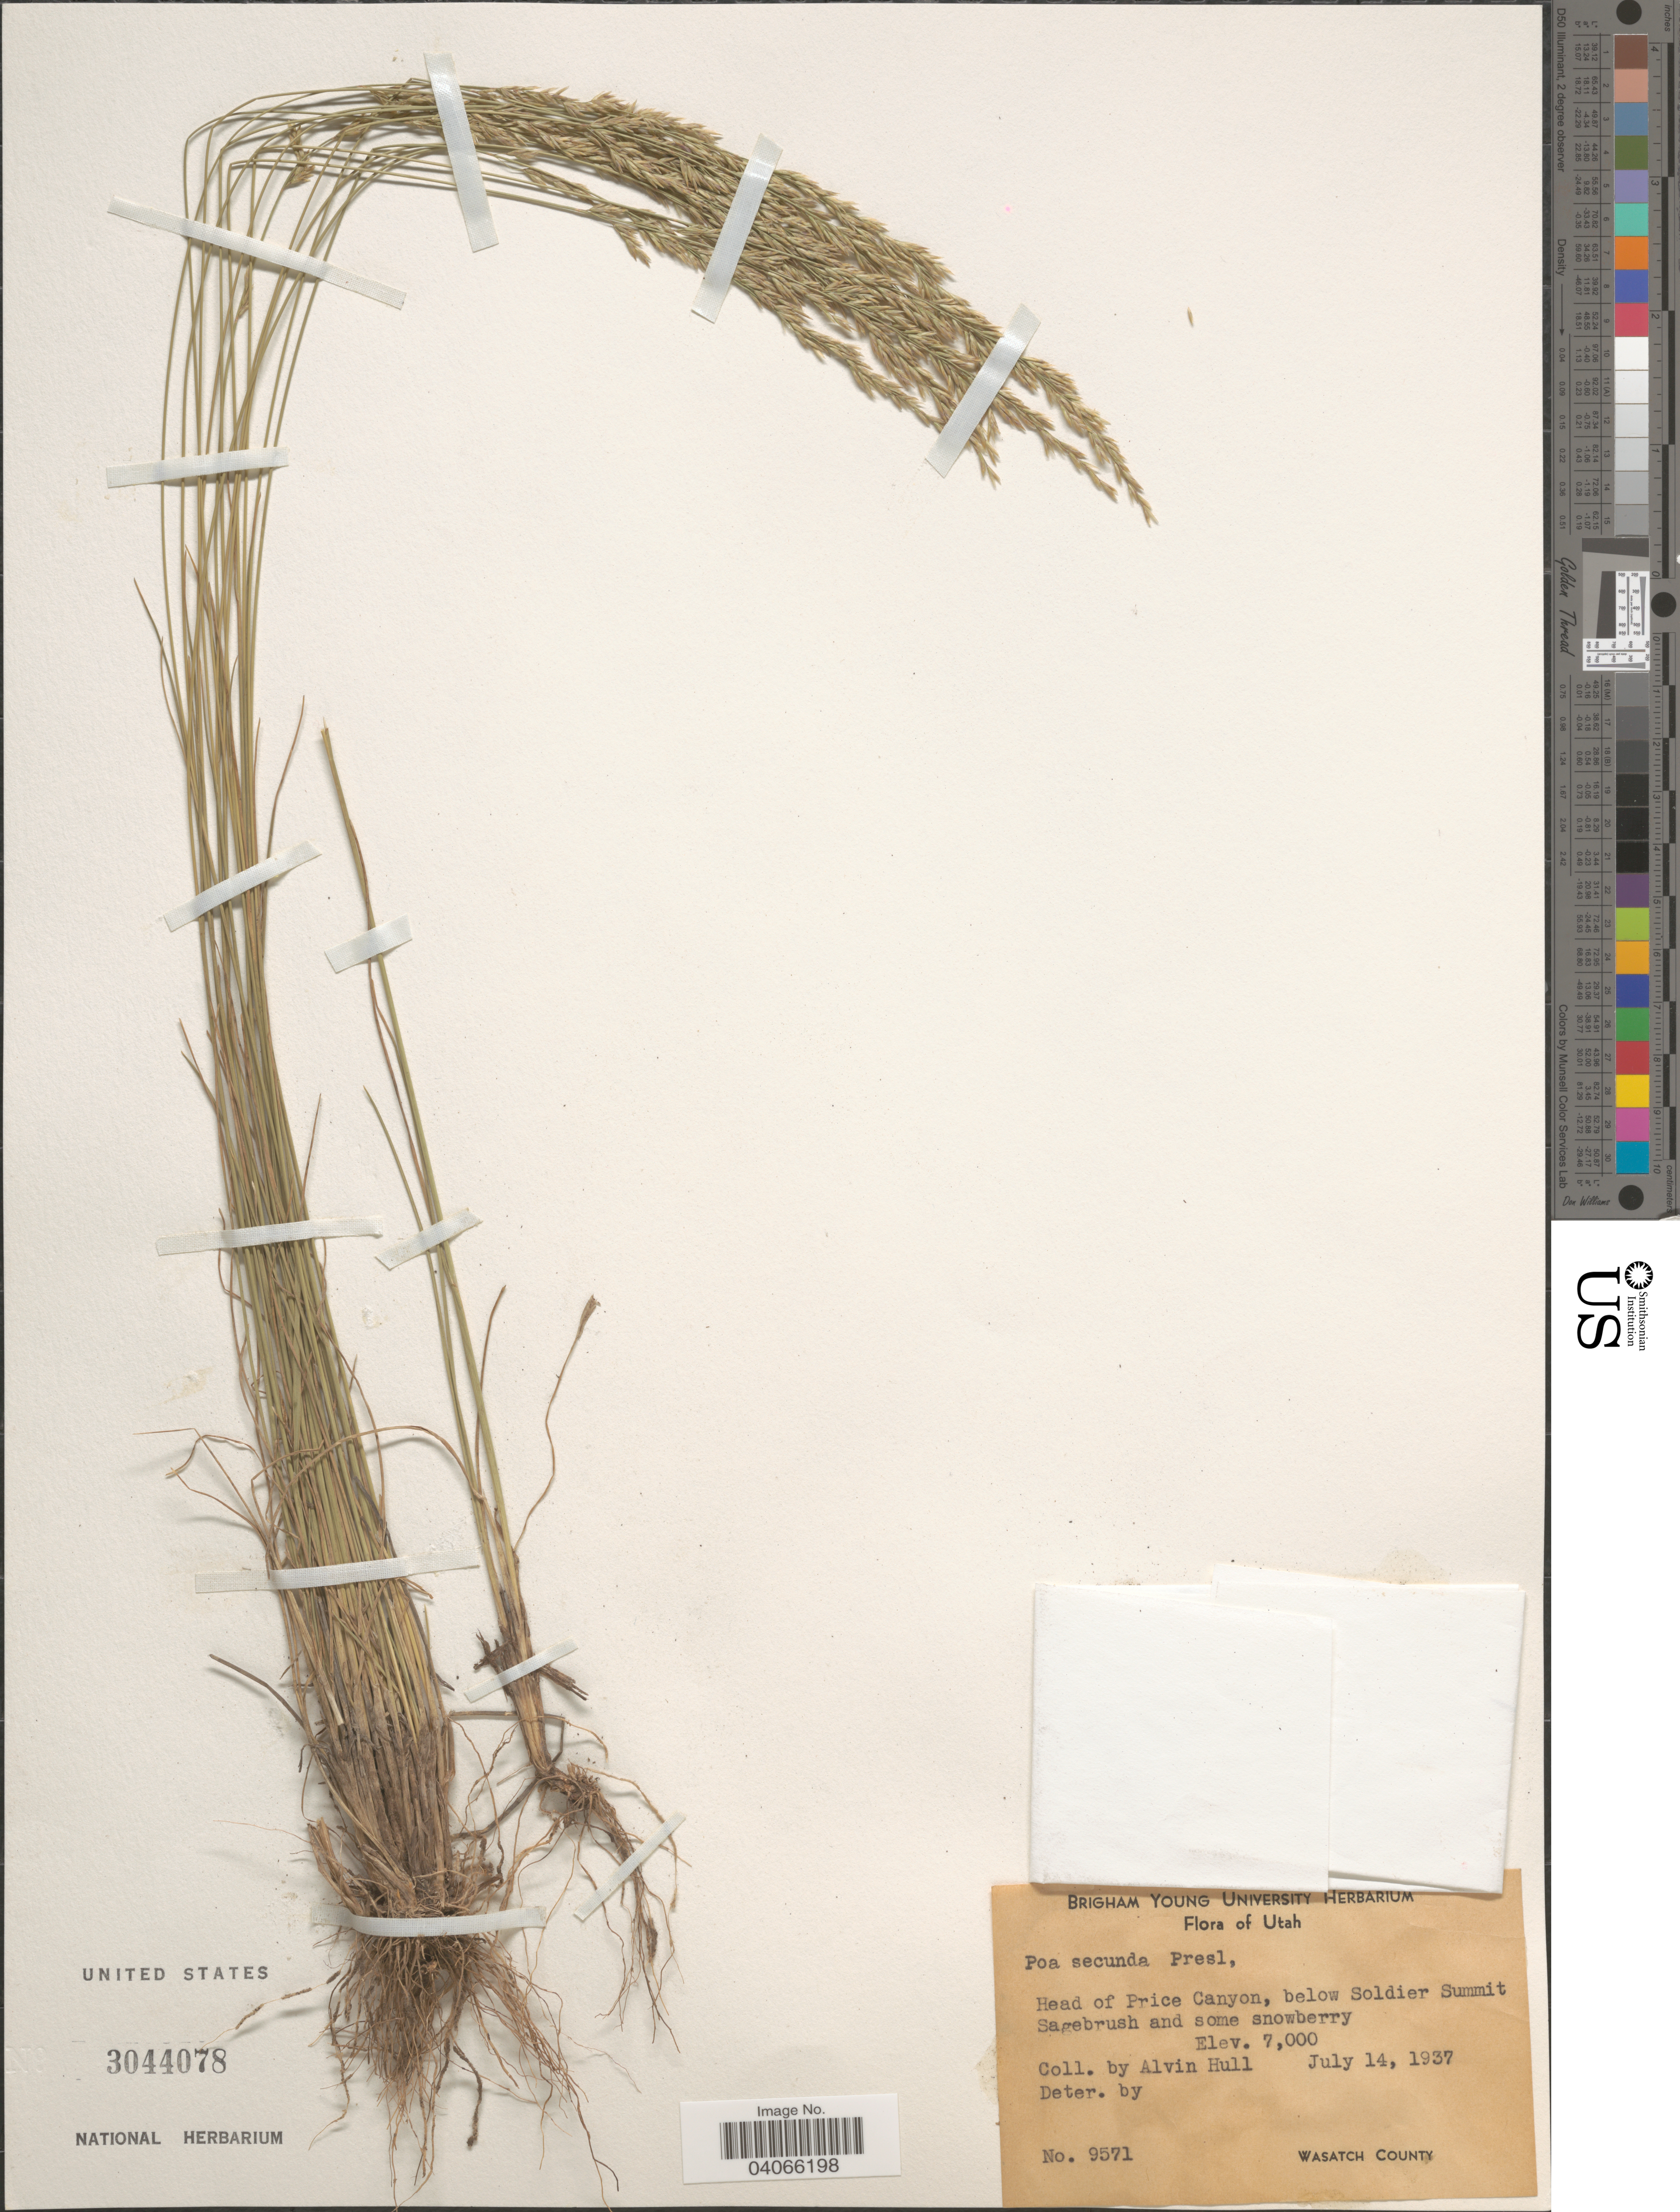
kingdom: Plantae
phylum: Tracheophyta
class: Liliopsida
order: Poales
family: Poaceae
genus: Poa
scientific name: Poa secunda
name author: J. Presl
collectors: A. Hull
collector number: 9571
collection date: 1937-07-14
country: United States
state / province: Utah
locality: Head of Price Canyon, below Soldier Summit Sagebrush and some snowberry. Wasatch County.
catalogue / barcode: US 3044078